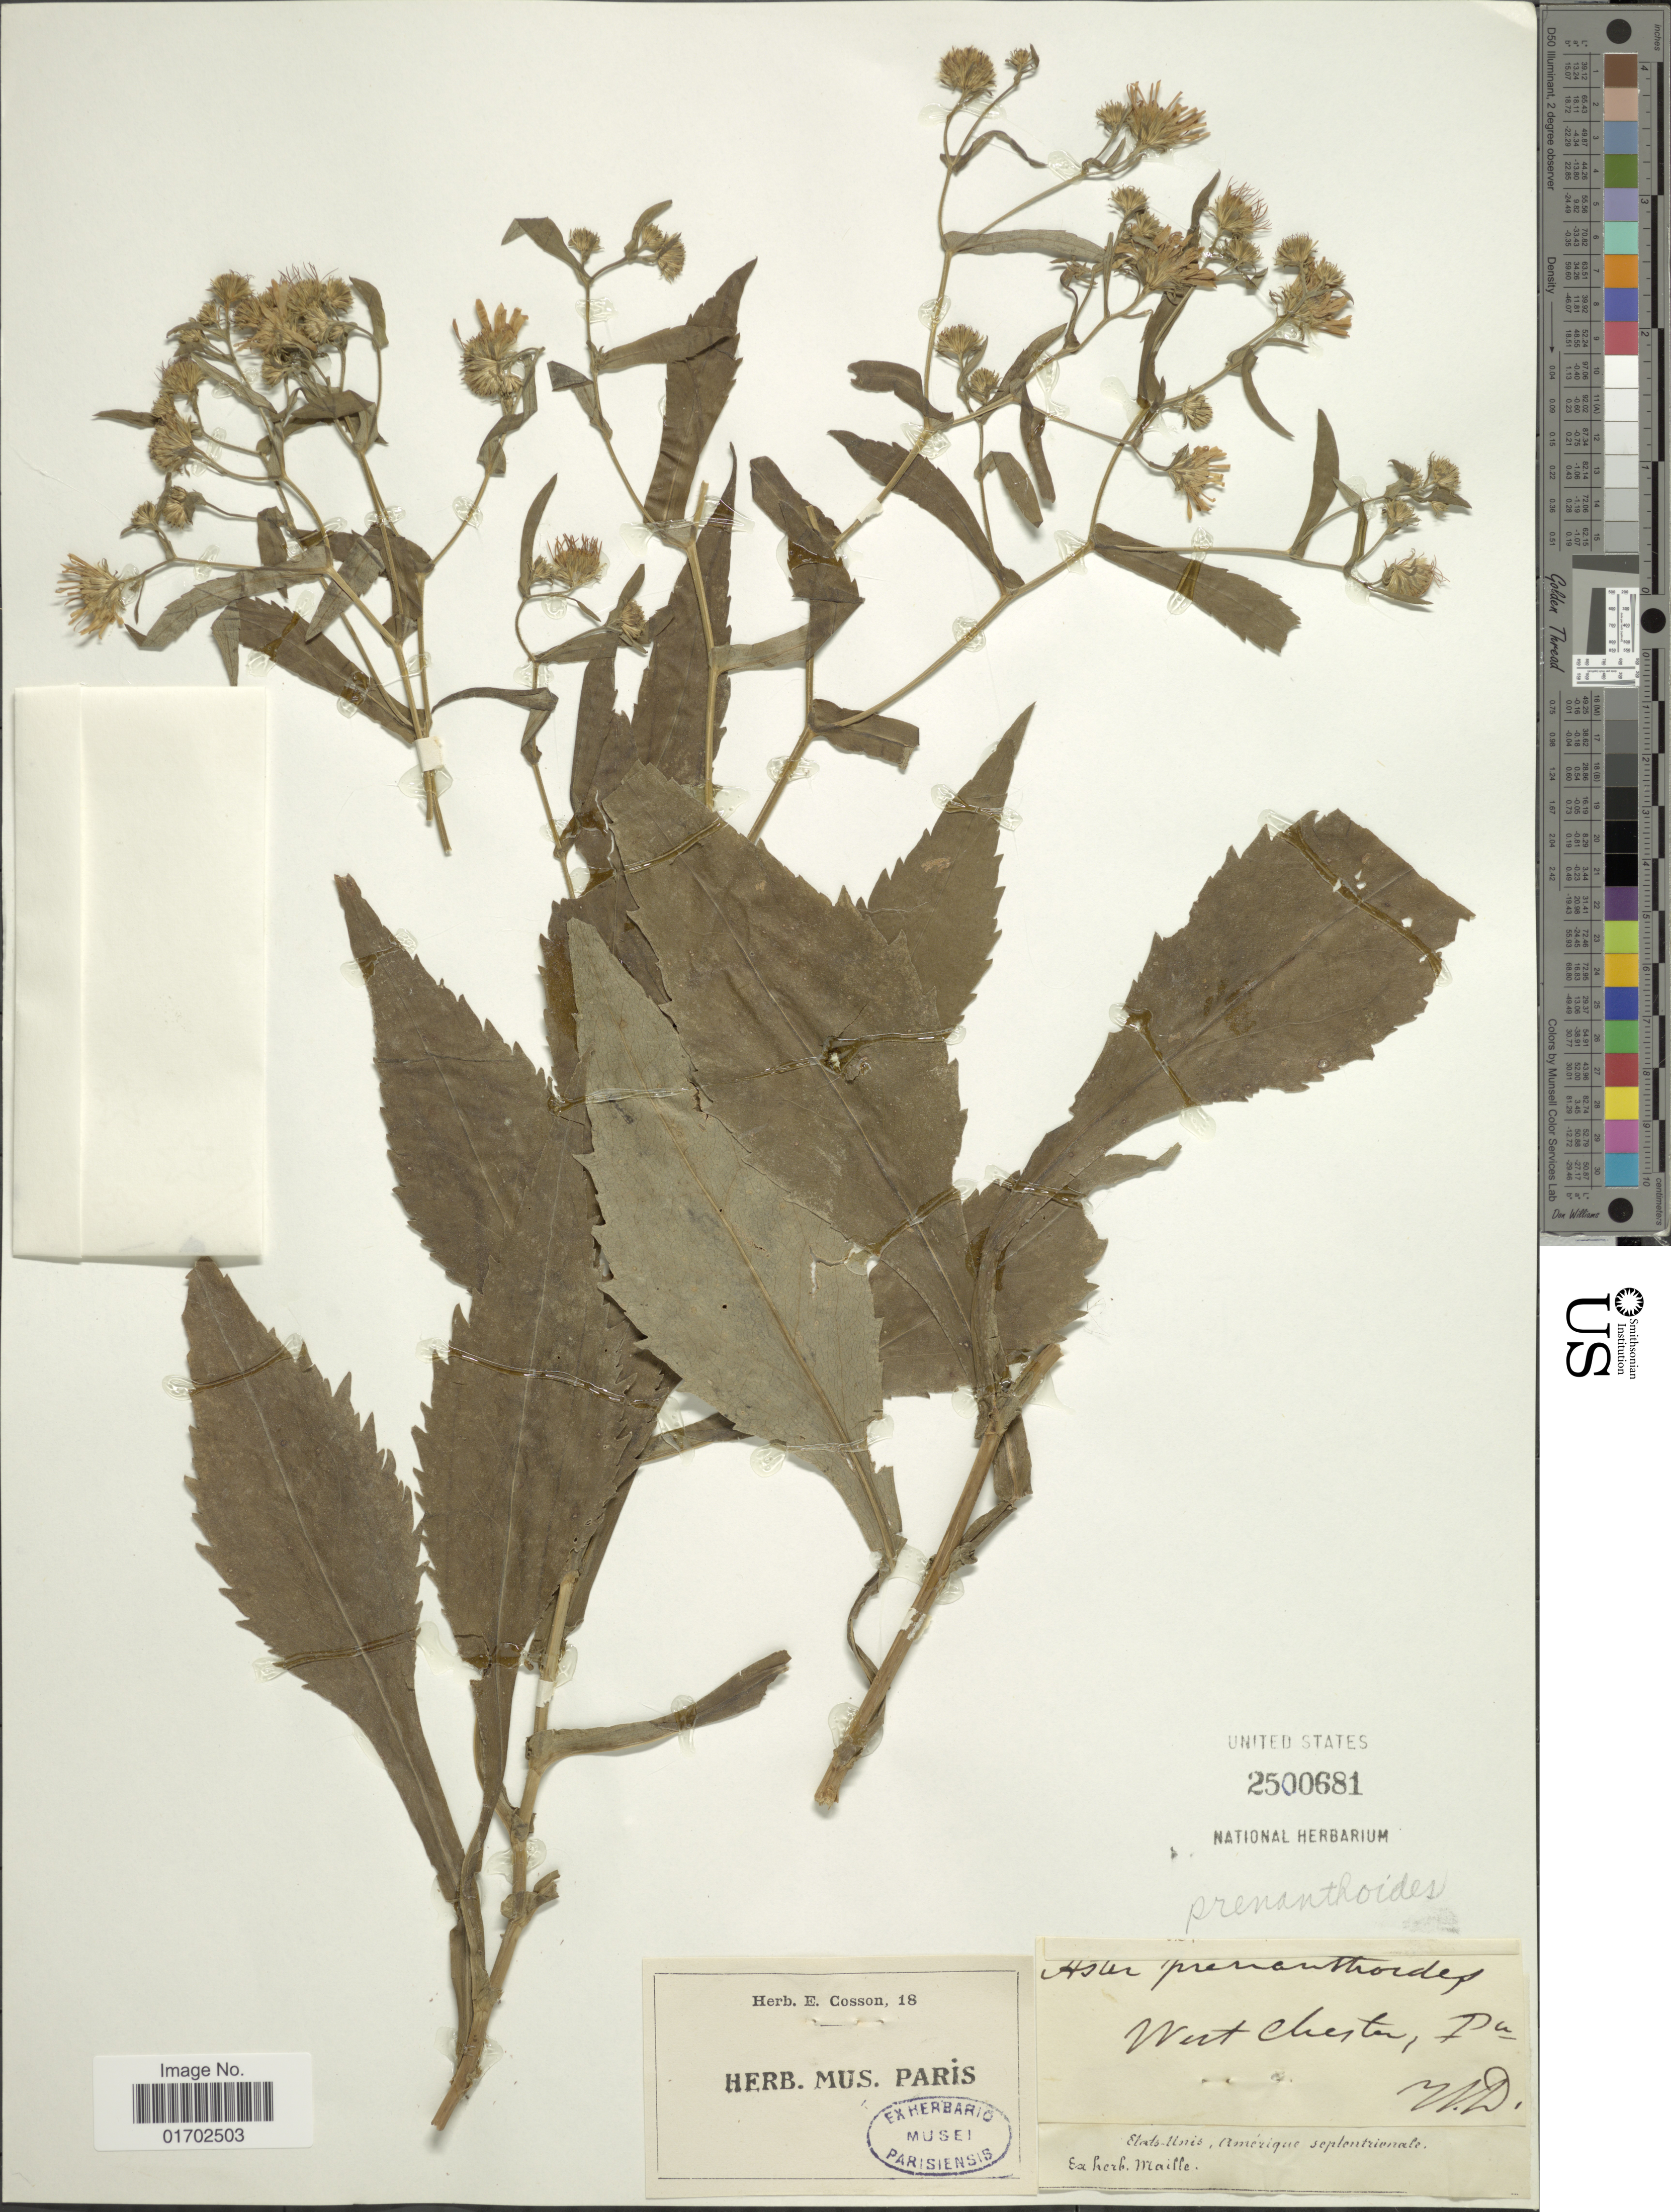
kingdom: Plantae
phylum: Tracheophyta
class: Magnoliopsida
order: Asterales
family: Asteraceae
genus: Symphyotrichum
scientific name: Symphyotrichum prenanthoides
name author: (Muhl. ex Willd.) G.L. Nesom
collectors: W. D.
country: United States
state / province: Pennsylvania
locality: West Chester, Pa.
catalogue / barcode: US 2500681